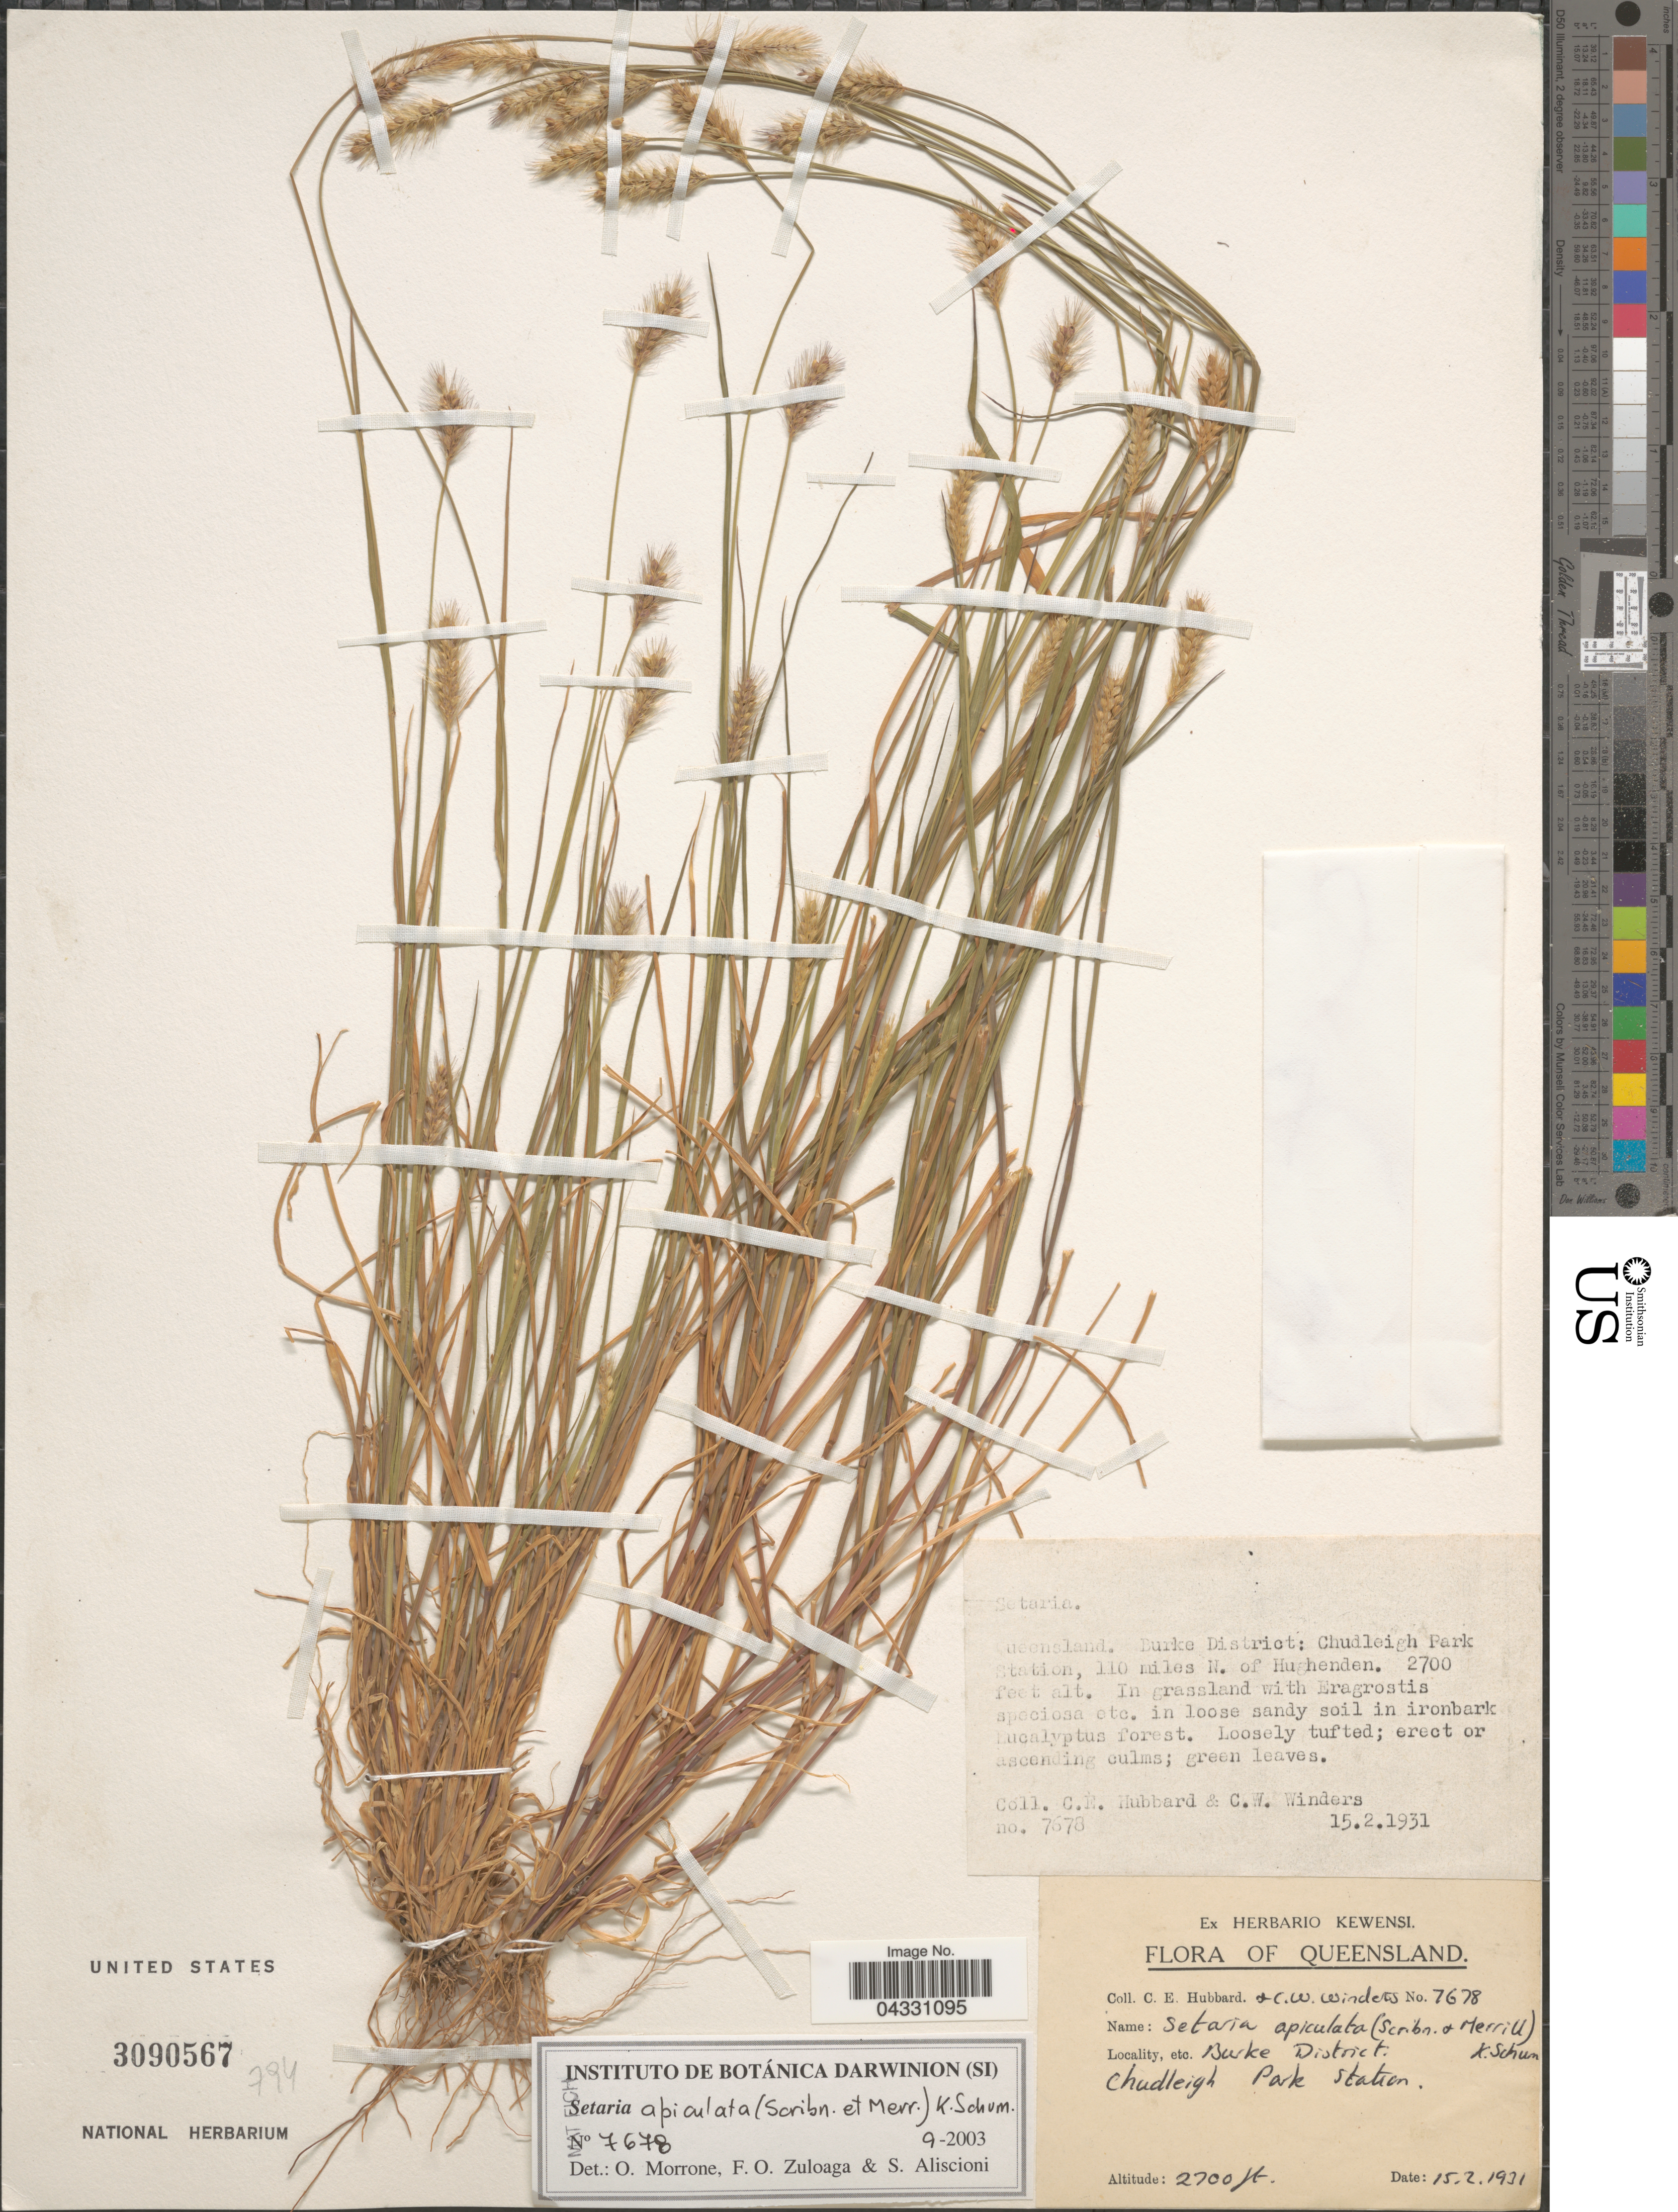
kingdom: Plantae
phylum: Tracheophyta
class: Liliopsida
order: Poales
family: Poaceae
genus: Setaria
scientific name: Setaria apiculata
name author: (Scribn. & Merr.) K. Schum.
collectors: C. E. Hubbard & C. Winders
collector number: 7678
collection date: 1931-02-15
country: Australia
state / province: Queensland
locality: Burke District: Chudleigh Park Station, 110 miles N. of Hughenden.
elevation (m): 823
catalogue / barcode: US 3090567